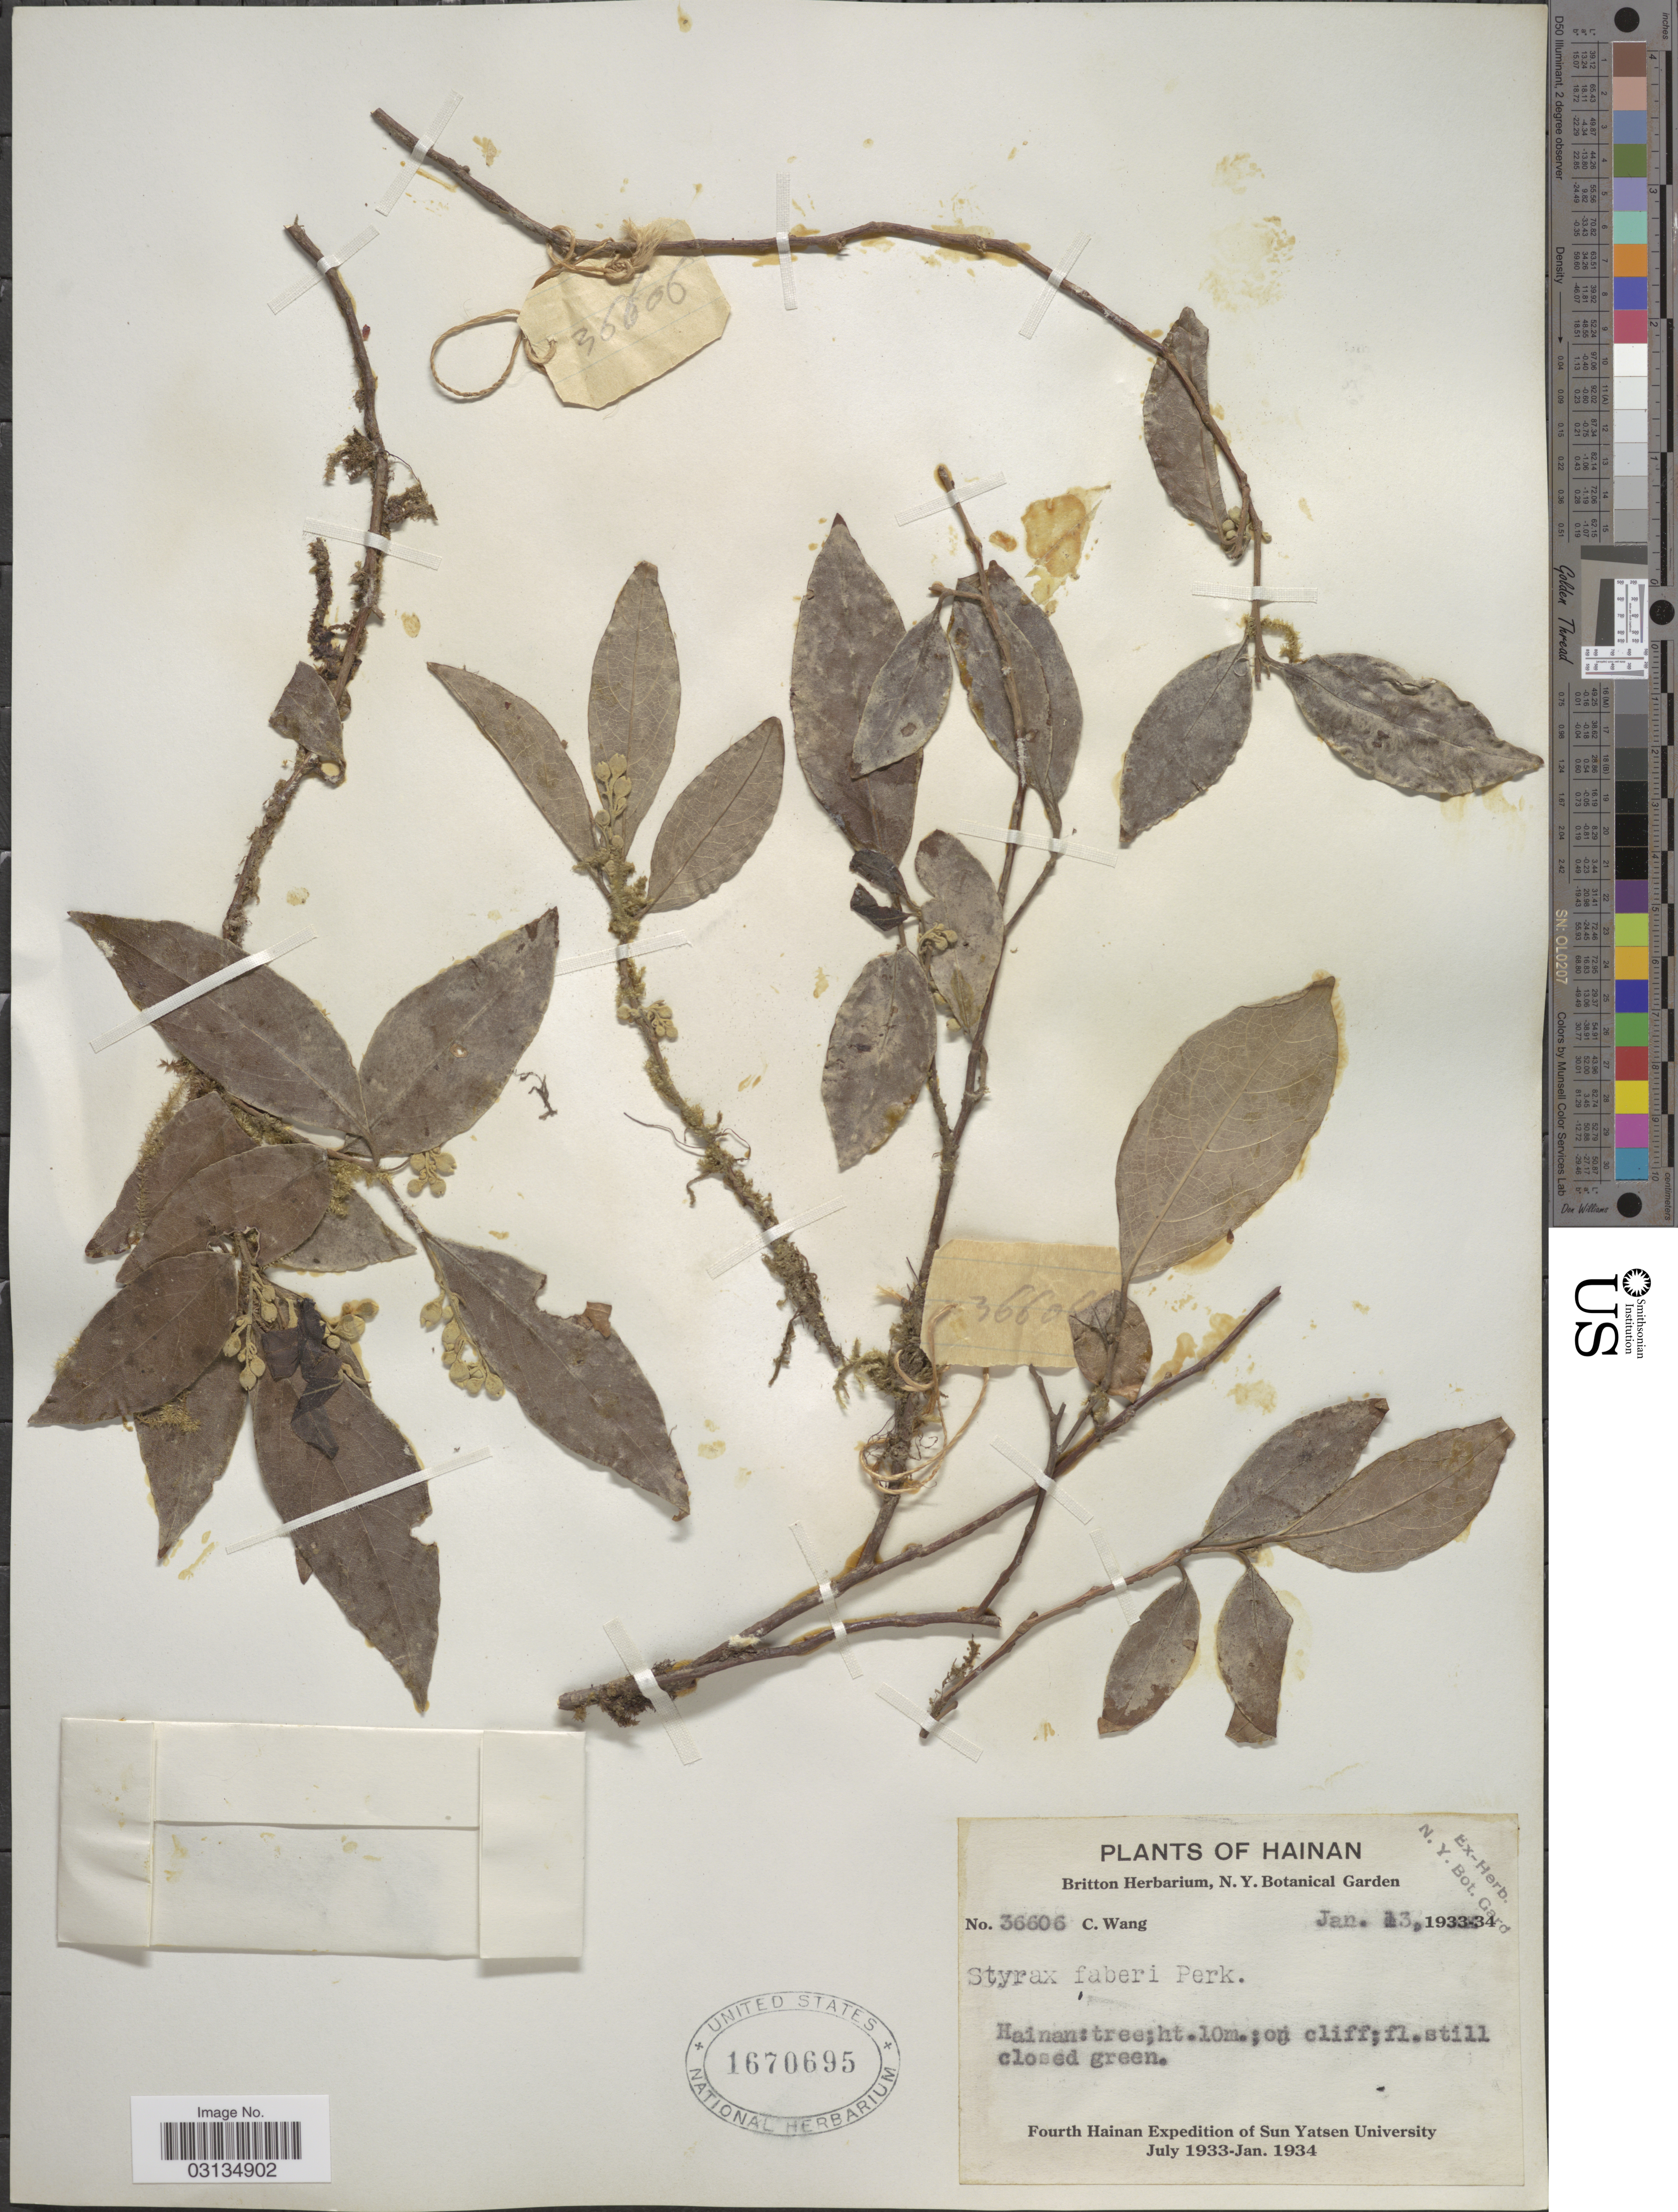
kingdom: Plantae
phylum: Tracheophyta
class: Magnoliopsida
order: Ericales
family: Styracaceae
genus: Styrax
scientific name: Styrax faberi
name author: Perkins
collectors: C. Wang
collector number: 36606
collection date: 1934-01-13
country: China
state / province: Hainan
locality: Hainan.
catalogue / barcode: US 1670695